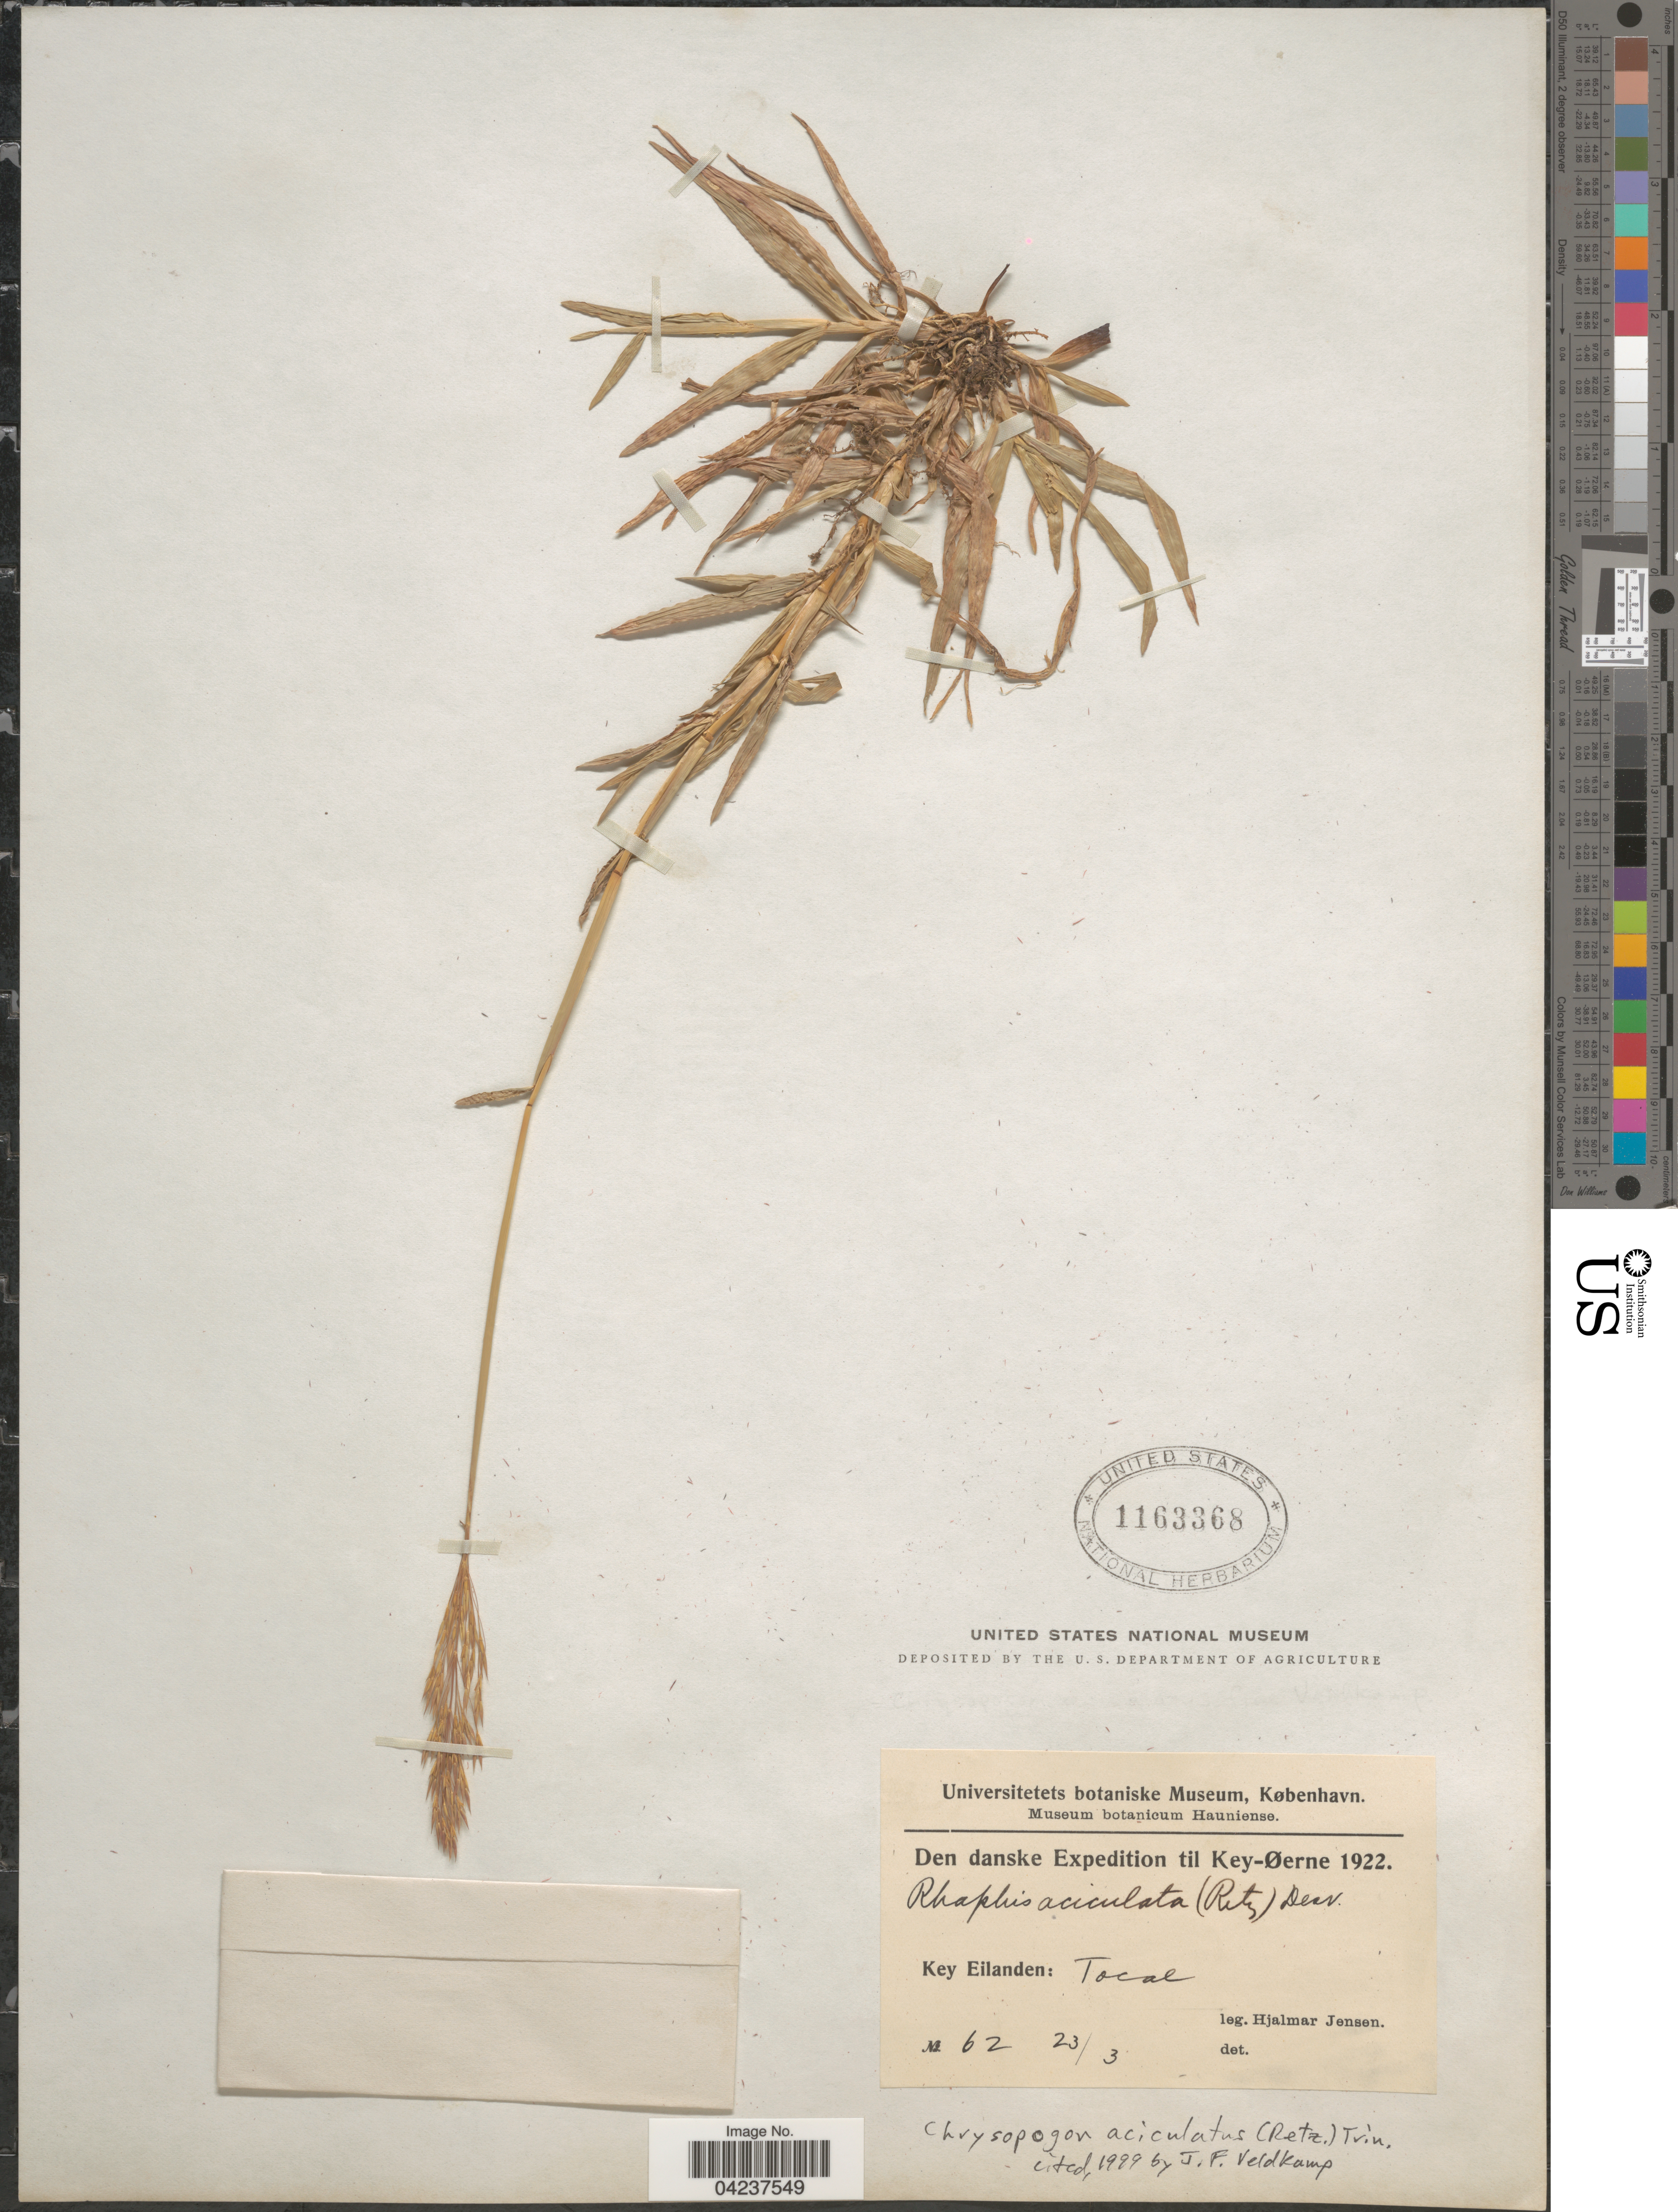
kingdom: Plantae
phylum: Tracheophyta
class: Liliopsida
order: Poales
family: Poaceae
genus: Chrysopogon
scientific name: Chrysopogon aciculatus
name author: (Retz.) Trin.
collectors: H. Jensen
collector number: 62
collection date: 1922-03-23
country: Denmark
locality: Den danske Expedition til Key-Øerne 1922. Key Eilanden: Tocal.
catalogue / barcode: US 1163368